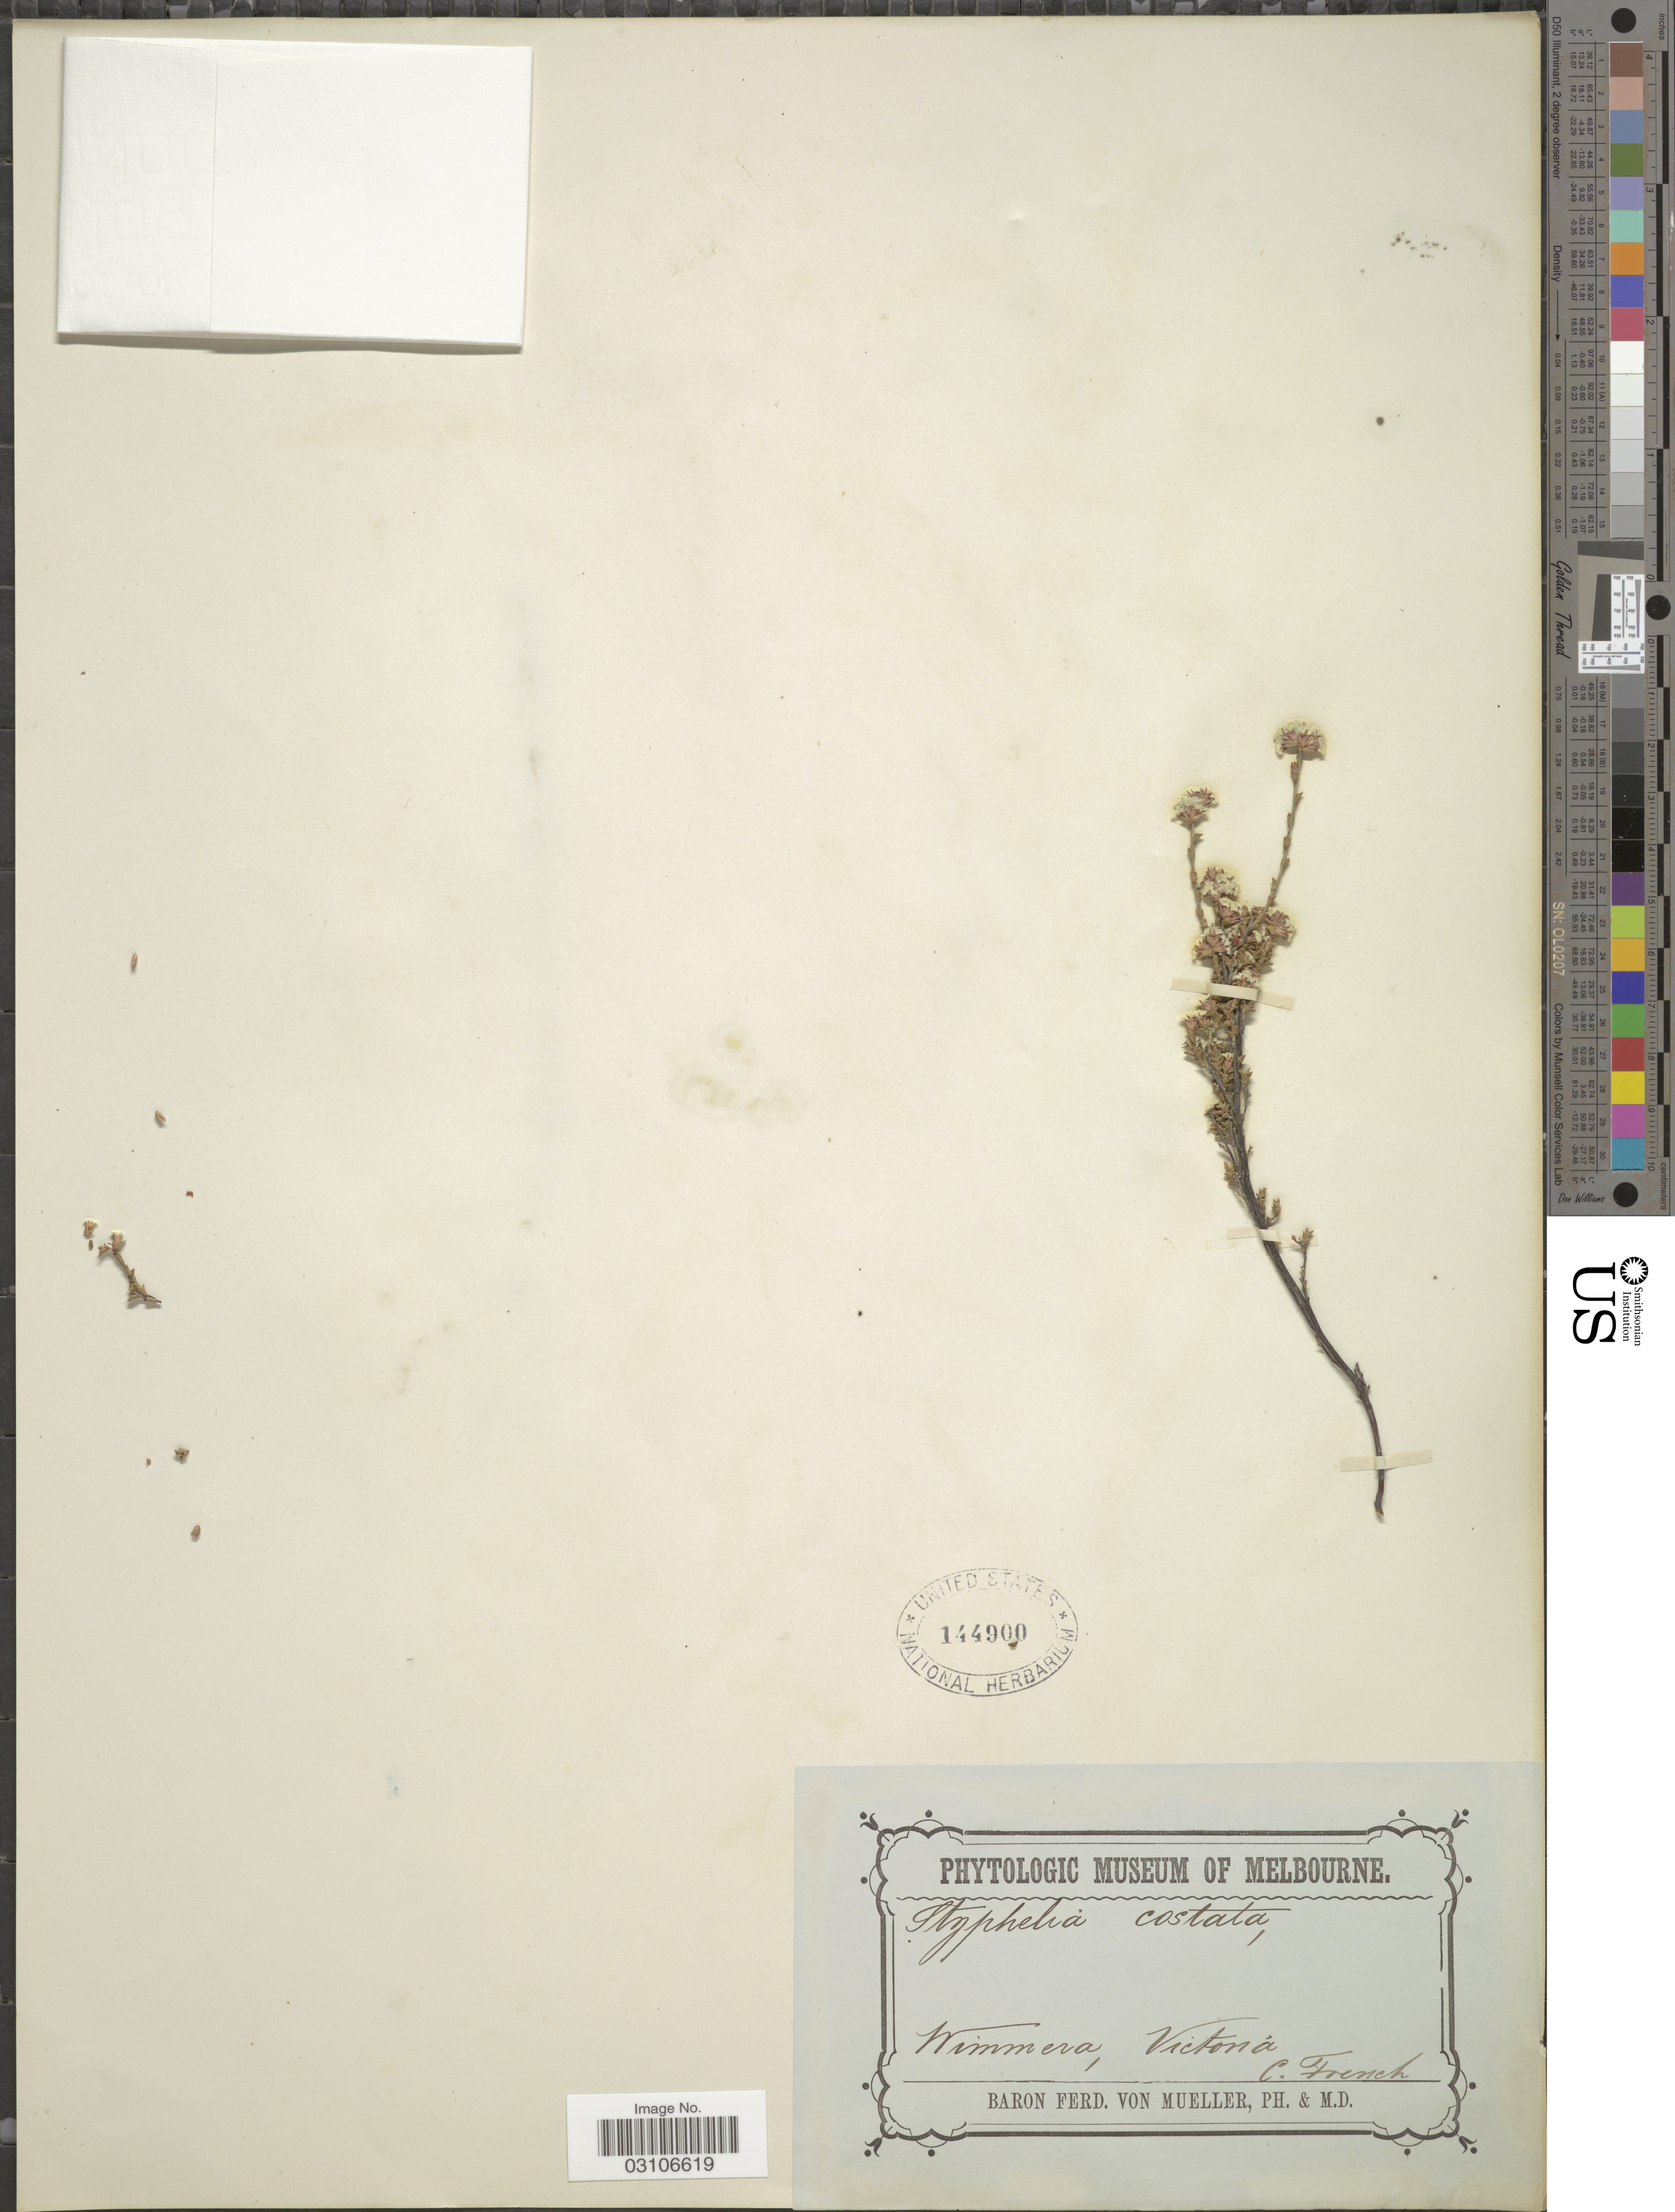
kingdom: Plantae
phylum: Tracheophyta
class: Magnoliopsida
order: Ericales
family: Ericaceae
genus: Styphelia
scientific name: Styphelia costata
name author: F. Muell.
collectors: C. French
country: Australia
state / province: Victoria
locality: Wimmera, Victoria.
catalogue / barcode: US 144900